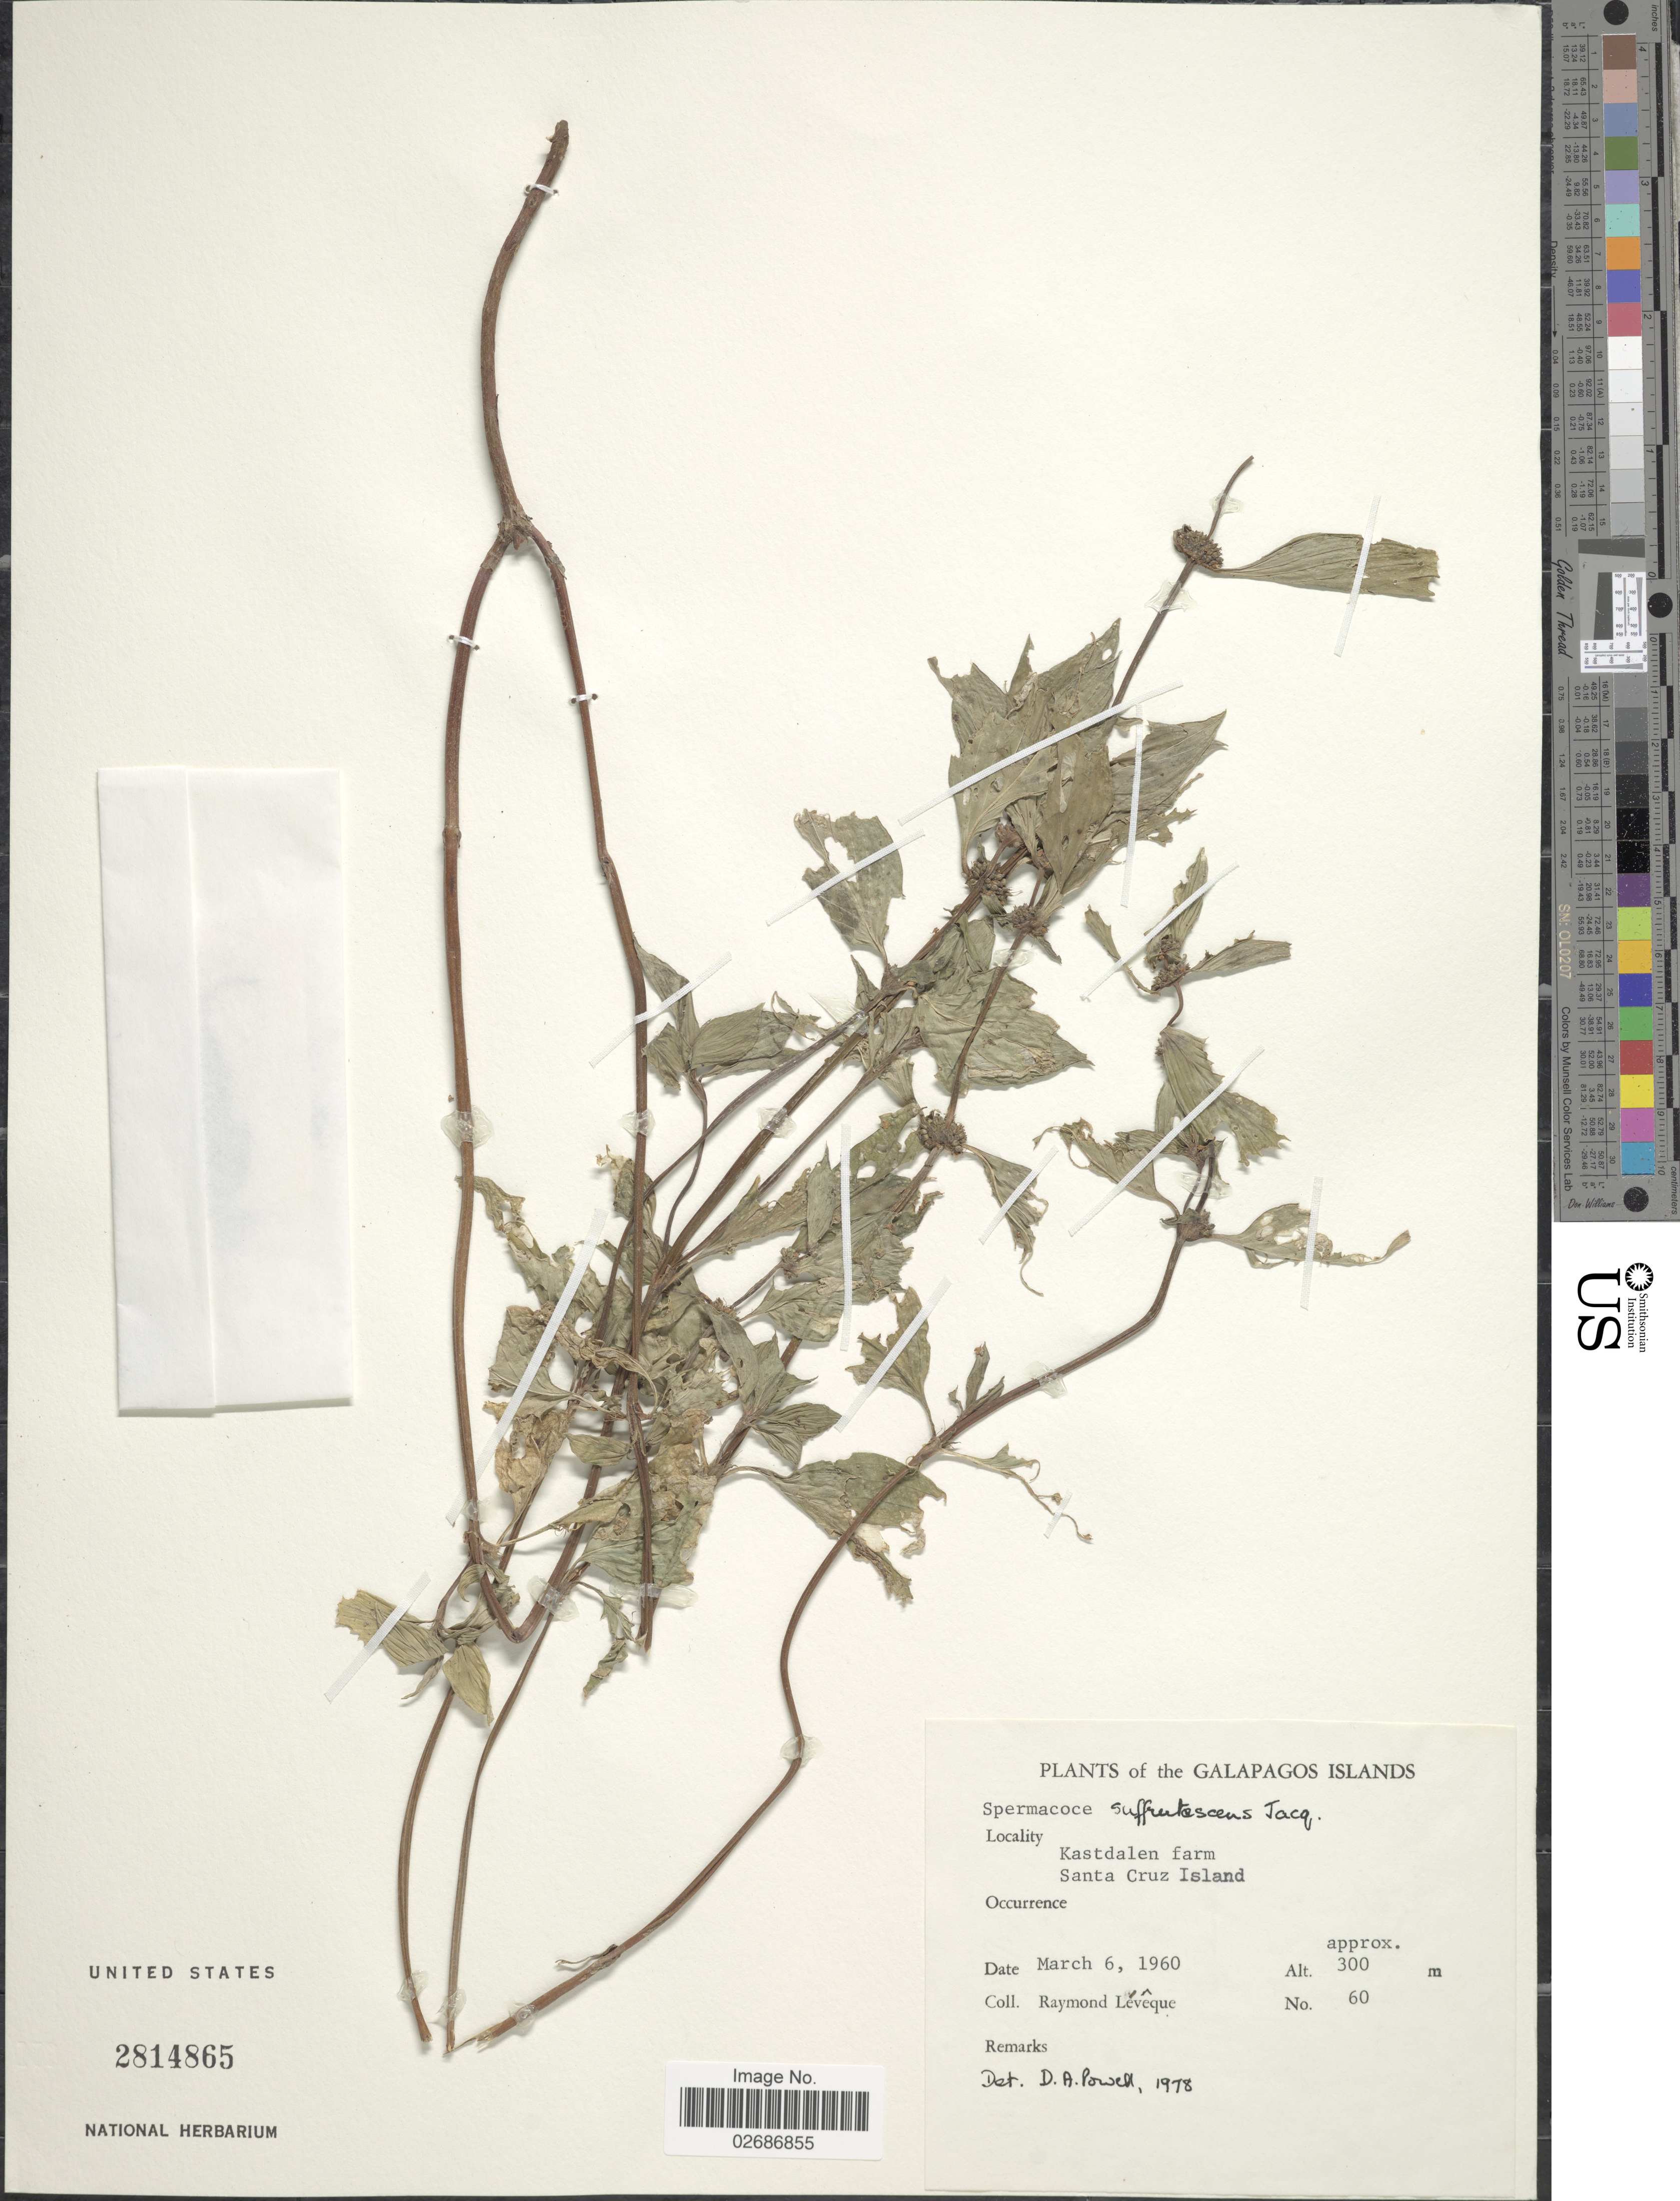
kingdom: Plantae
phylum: Tracheophyta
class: Magnoliopsida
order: Gentianales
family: Rubiaceae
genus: Borreria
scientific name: Borreria remota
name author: (Lam.) Bacigalupo & E.L. Cabral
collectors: R. Lévêque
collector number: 60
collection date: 1960-03-06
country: Ecuador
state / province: Colón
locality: Galapagos Islands, Kastdalen farm, Santa Cruz Island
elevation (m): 300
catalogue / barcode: US 2814865